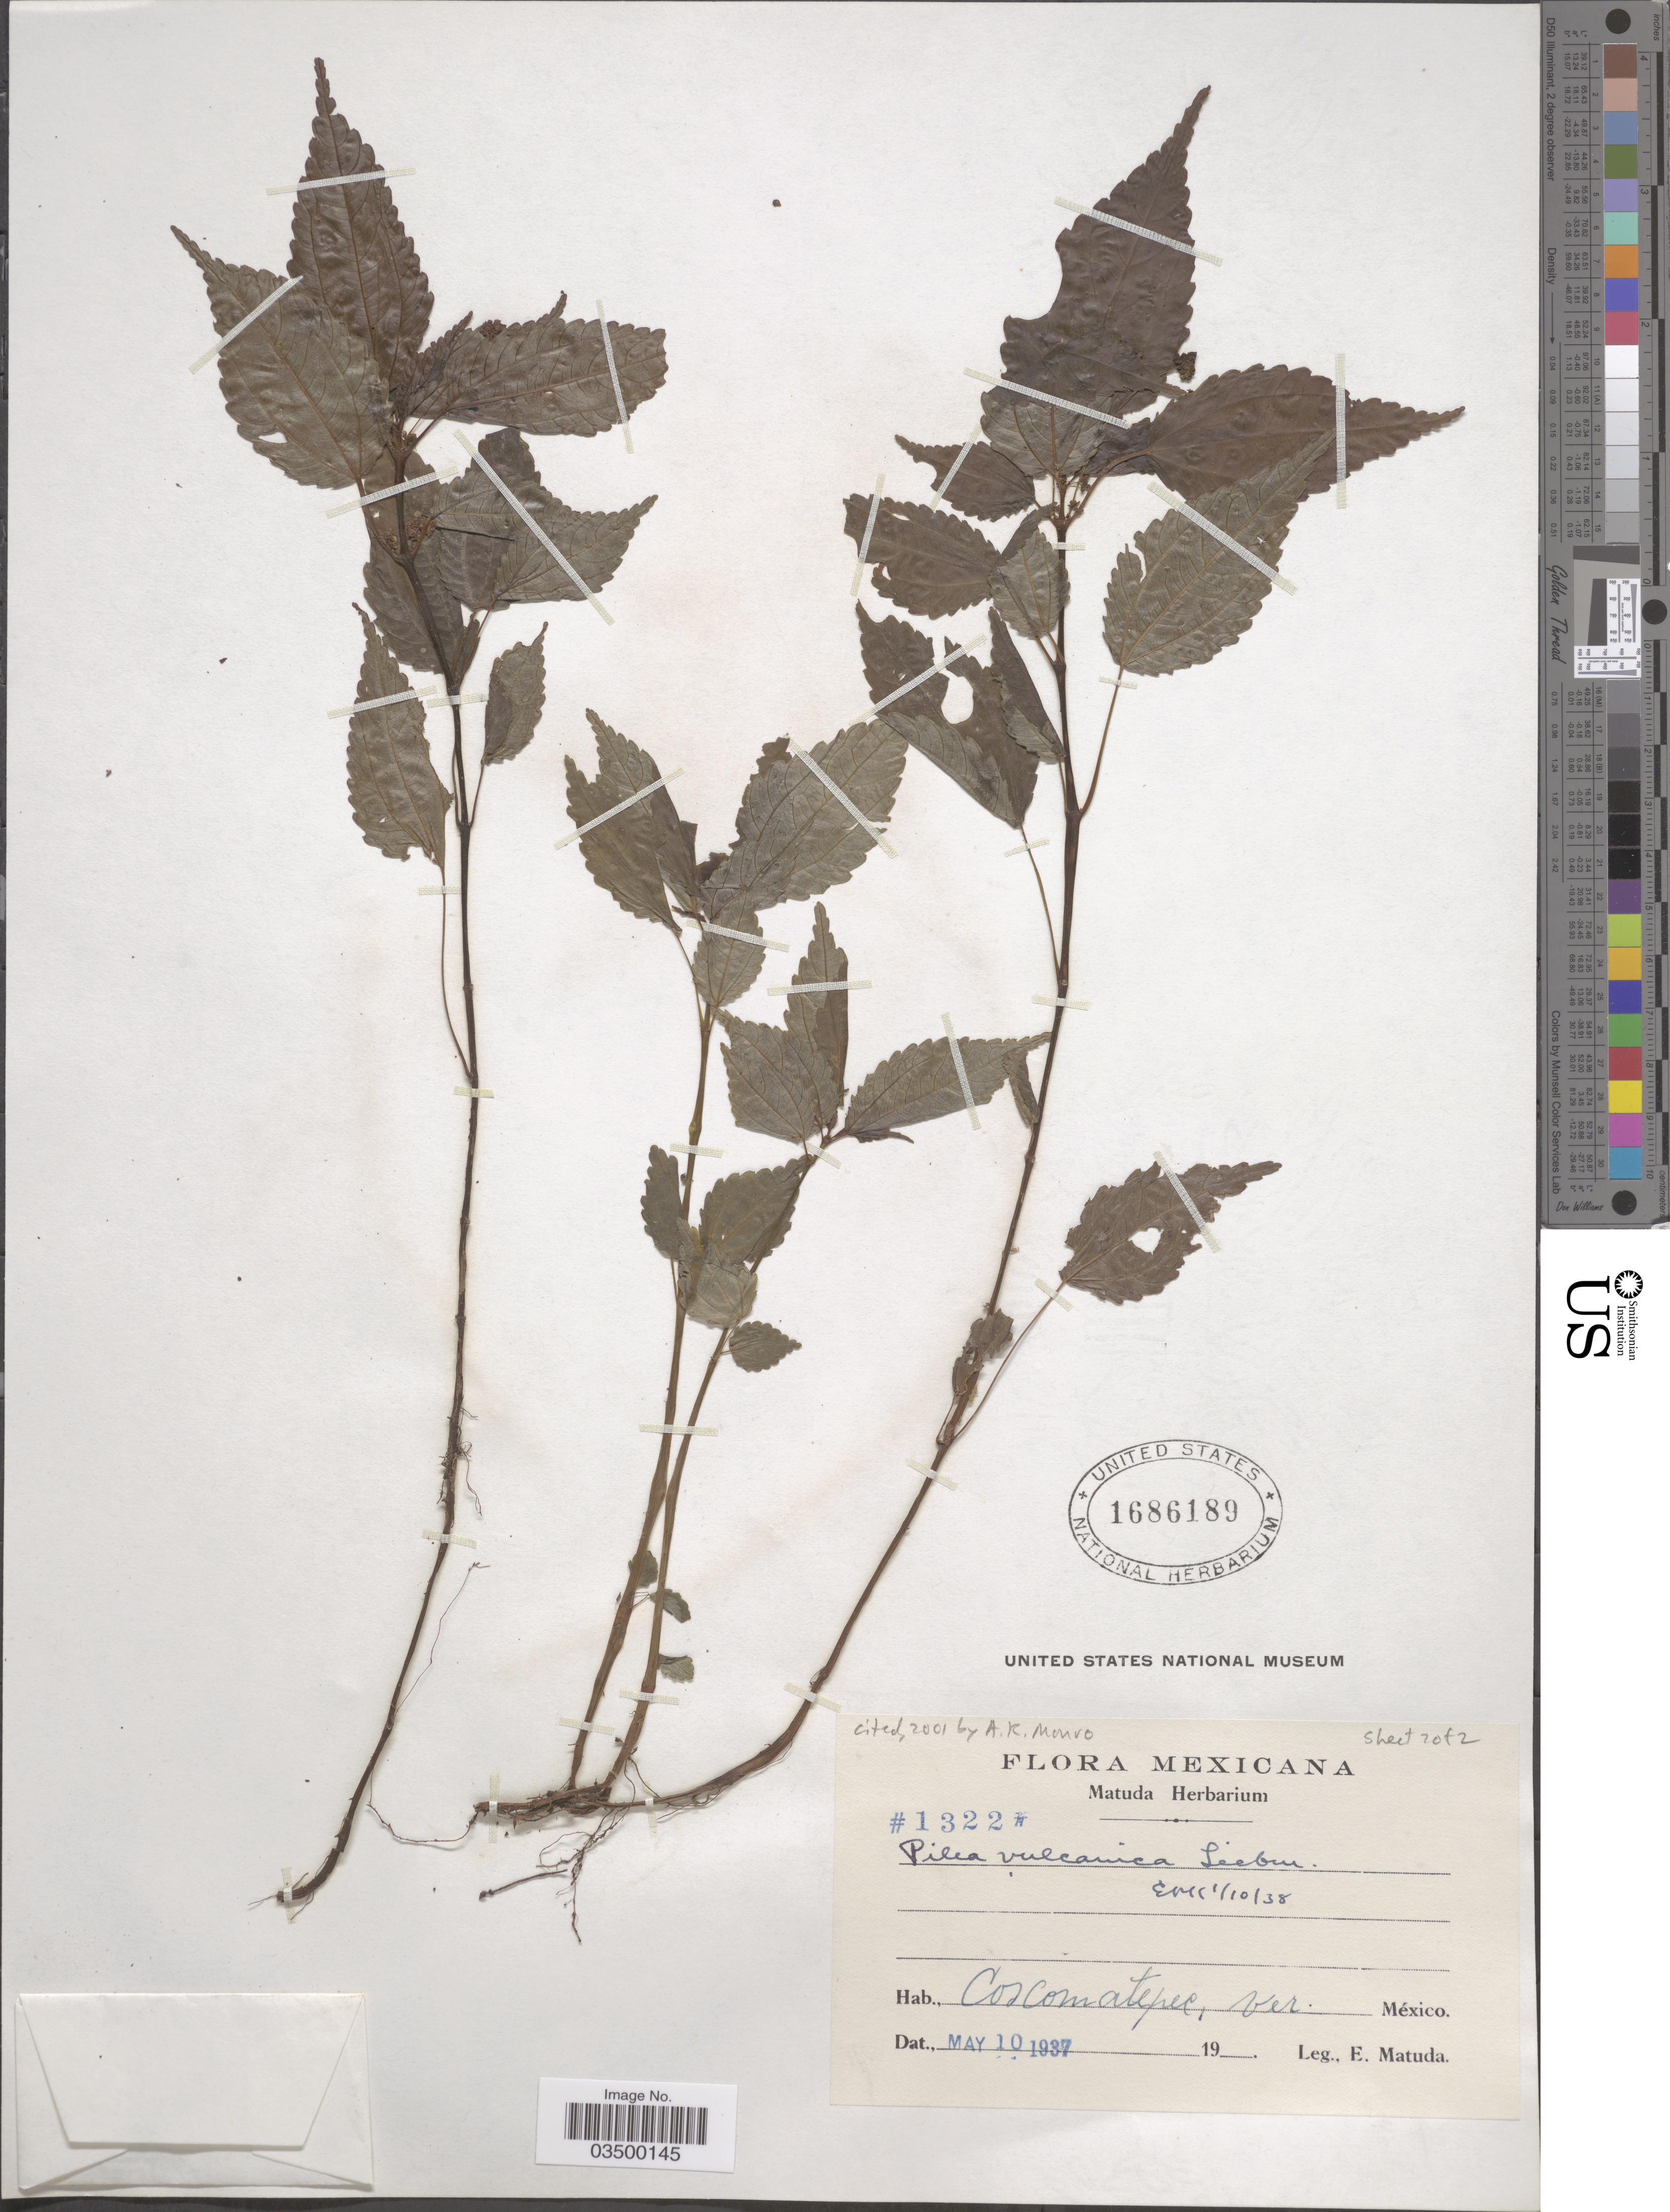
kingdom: Plantae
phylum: Tracheophyta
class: Magnoliopsida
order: Rosales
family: Urticaceae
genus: Pilea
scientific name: Pilea vulcanica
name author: Liebm.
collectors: E. Matuda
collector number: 1322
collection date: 1937-05-10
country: Mexico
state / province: Veracruz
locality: Coscomatepec.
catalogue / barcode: US 1686189